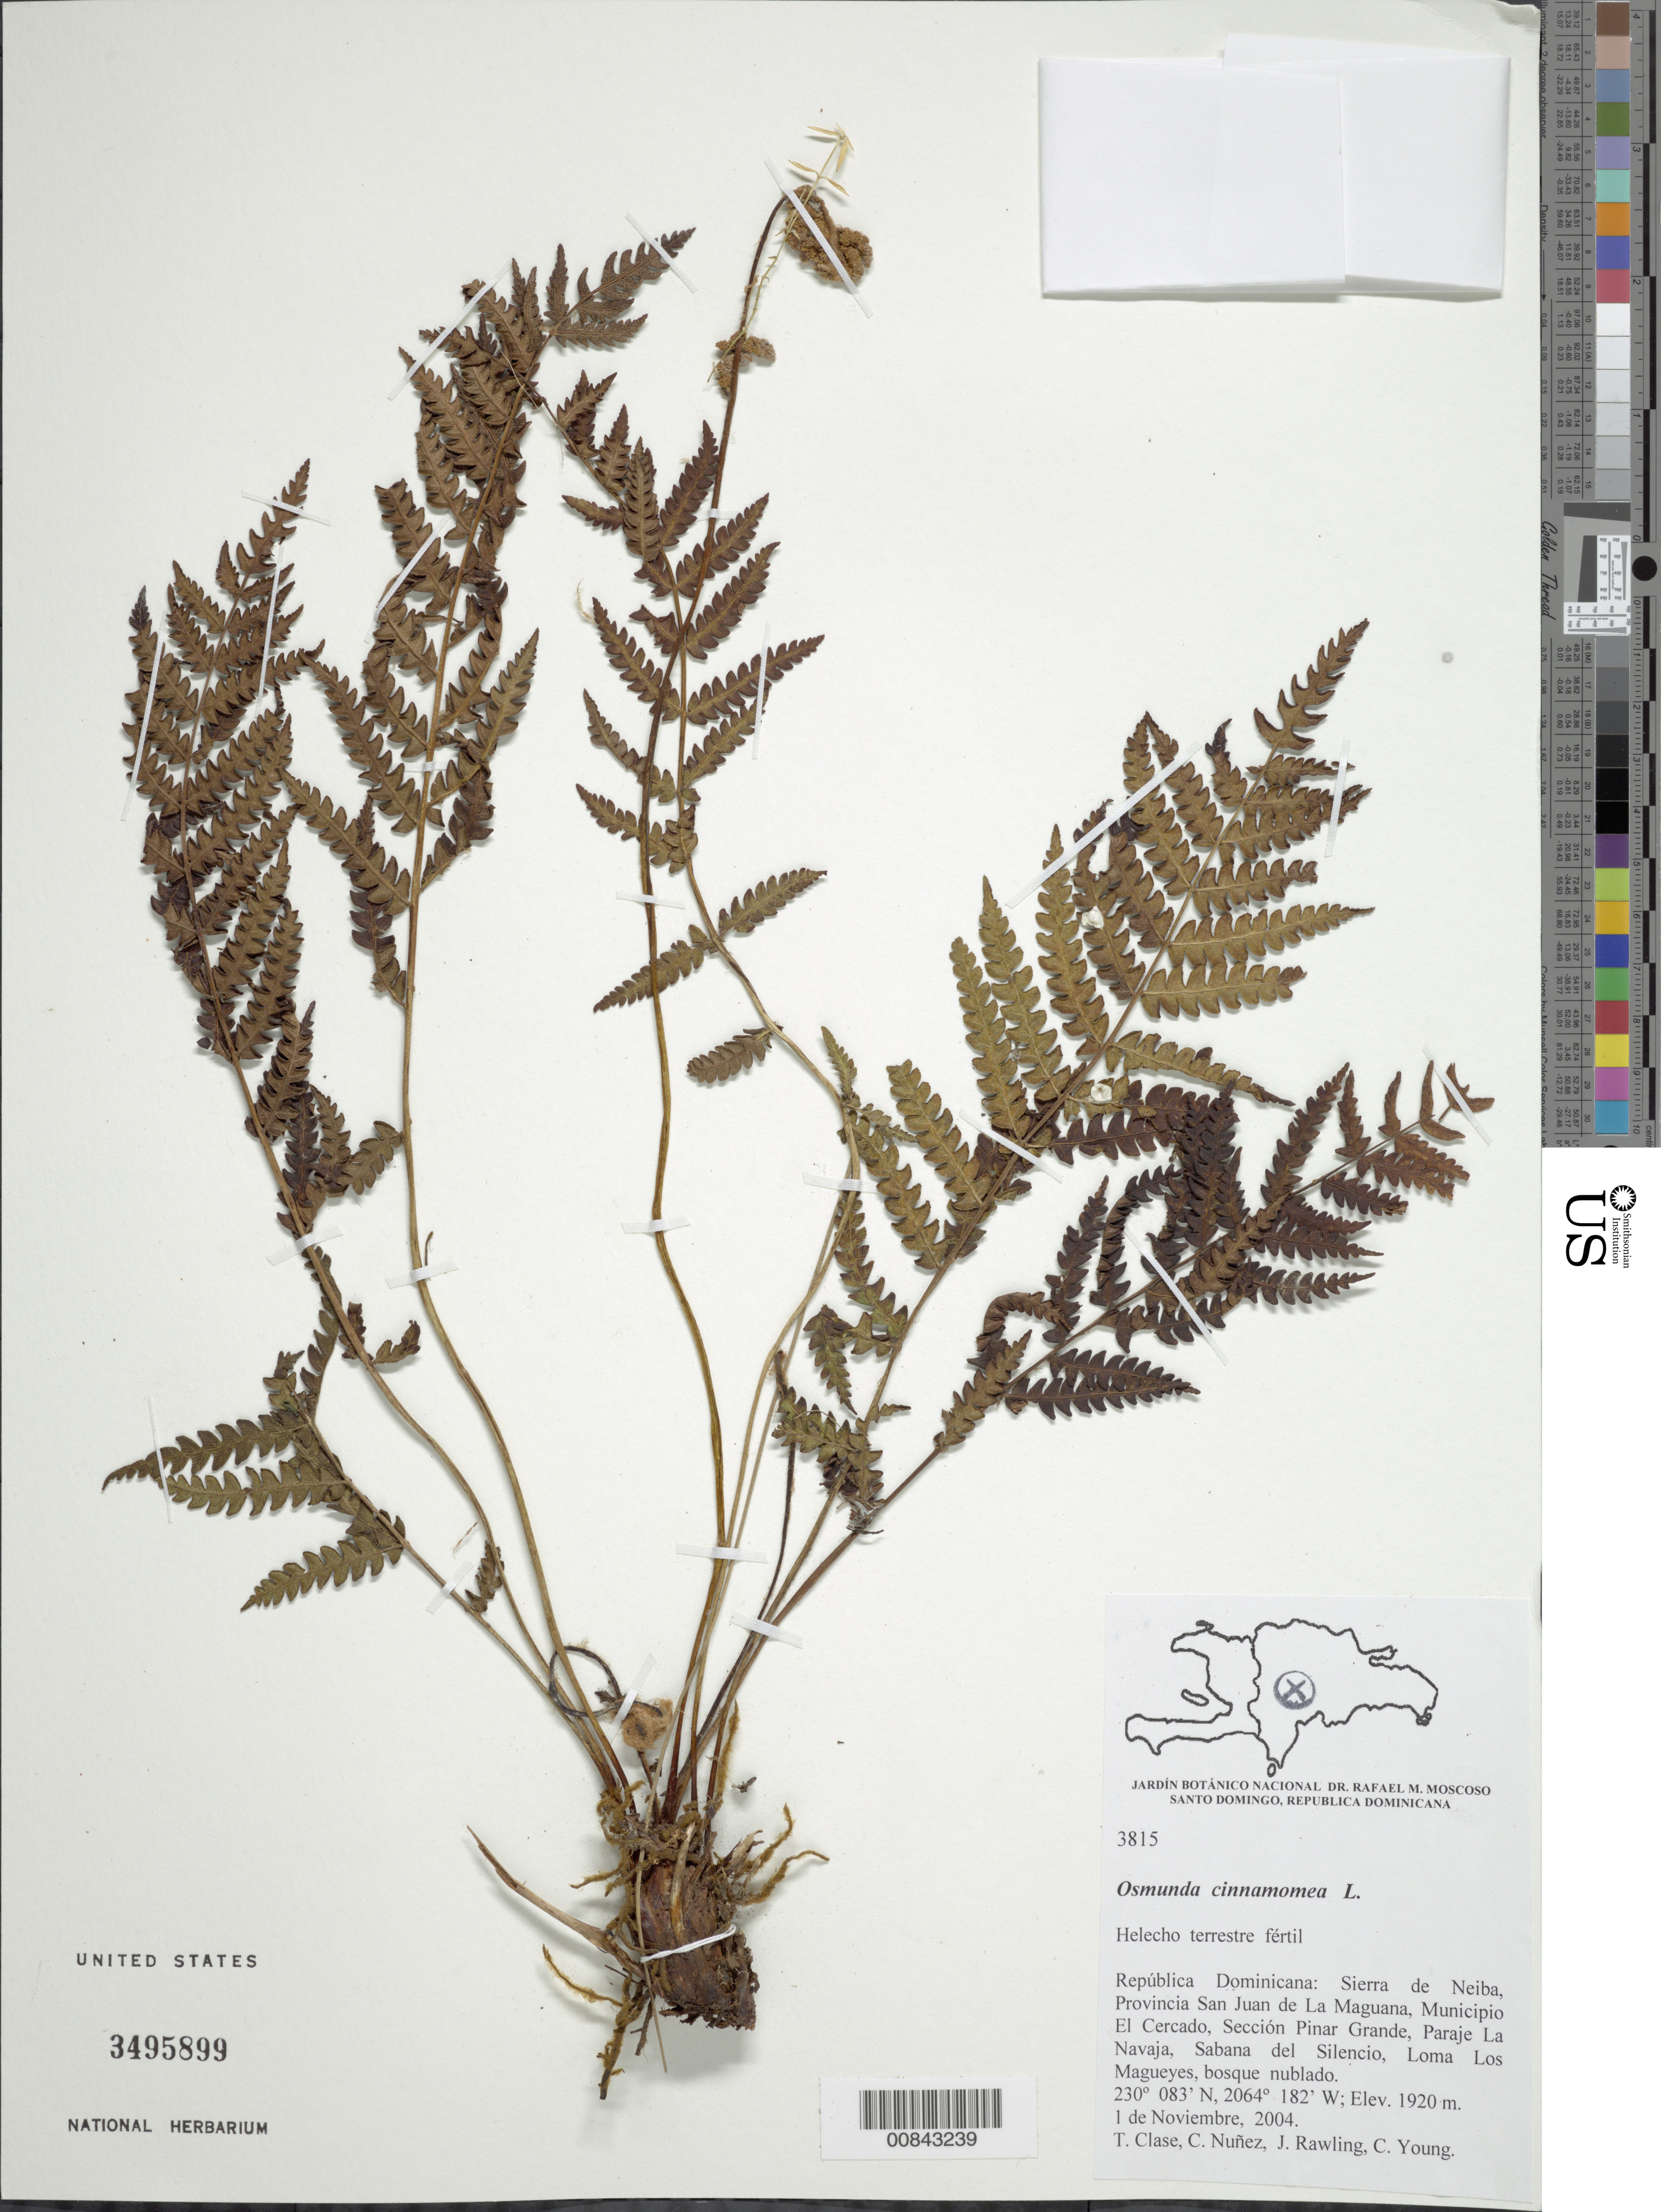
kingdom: Plantae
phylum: Tracheophyta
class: Polypodiopsida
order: Osmundales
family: Osmundaceae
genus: Osmundastrum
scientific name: Osmundastrum cinnamomeum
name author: (L.) C. Presl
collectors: T. Clase, C. Nunez, J. Rawling & C. Young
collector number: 3815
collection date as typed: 01 Nov 2004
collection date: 2004-11-01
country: Dominican Republic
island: Hispaniola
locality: Sierra de Neiba, Prov. San Juan de La Maguana, Mun. El Cercado, Sección Pinar Grande Paraje La Navaja, Sabana del Silencio, Loma Los Magueyes.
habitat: Bosque nublado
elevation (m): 1920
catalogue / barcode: US 3495899